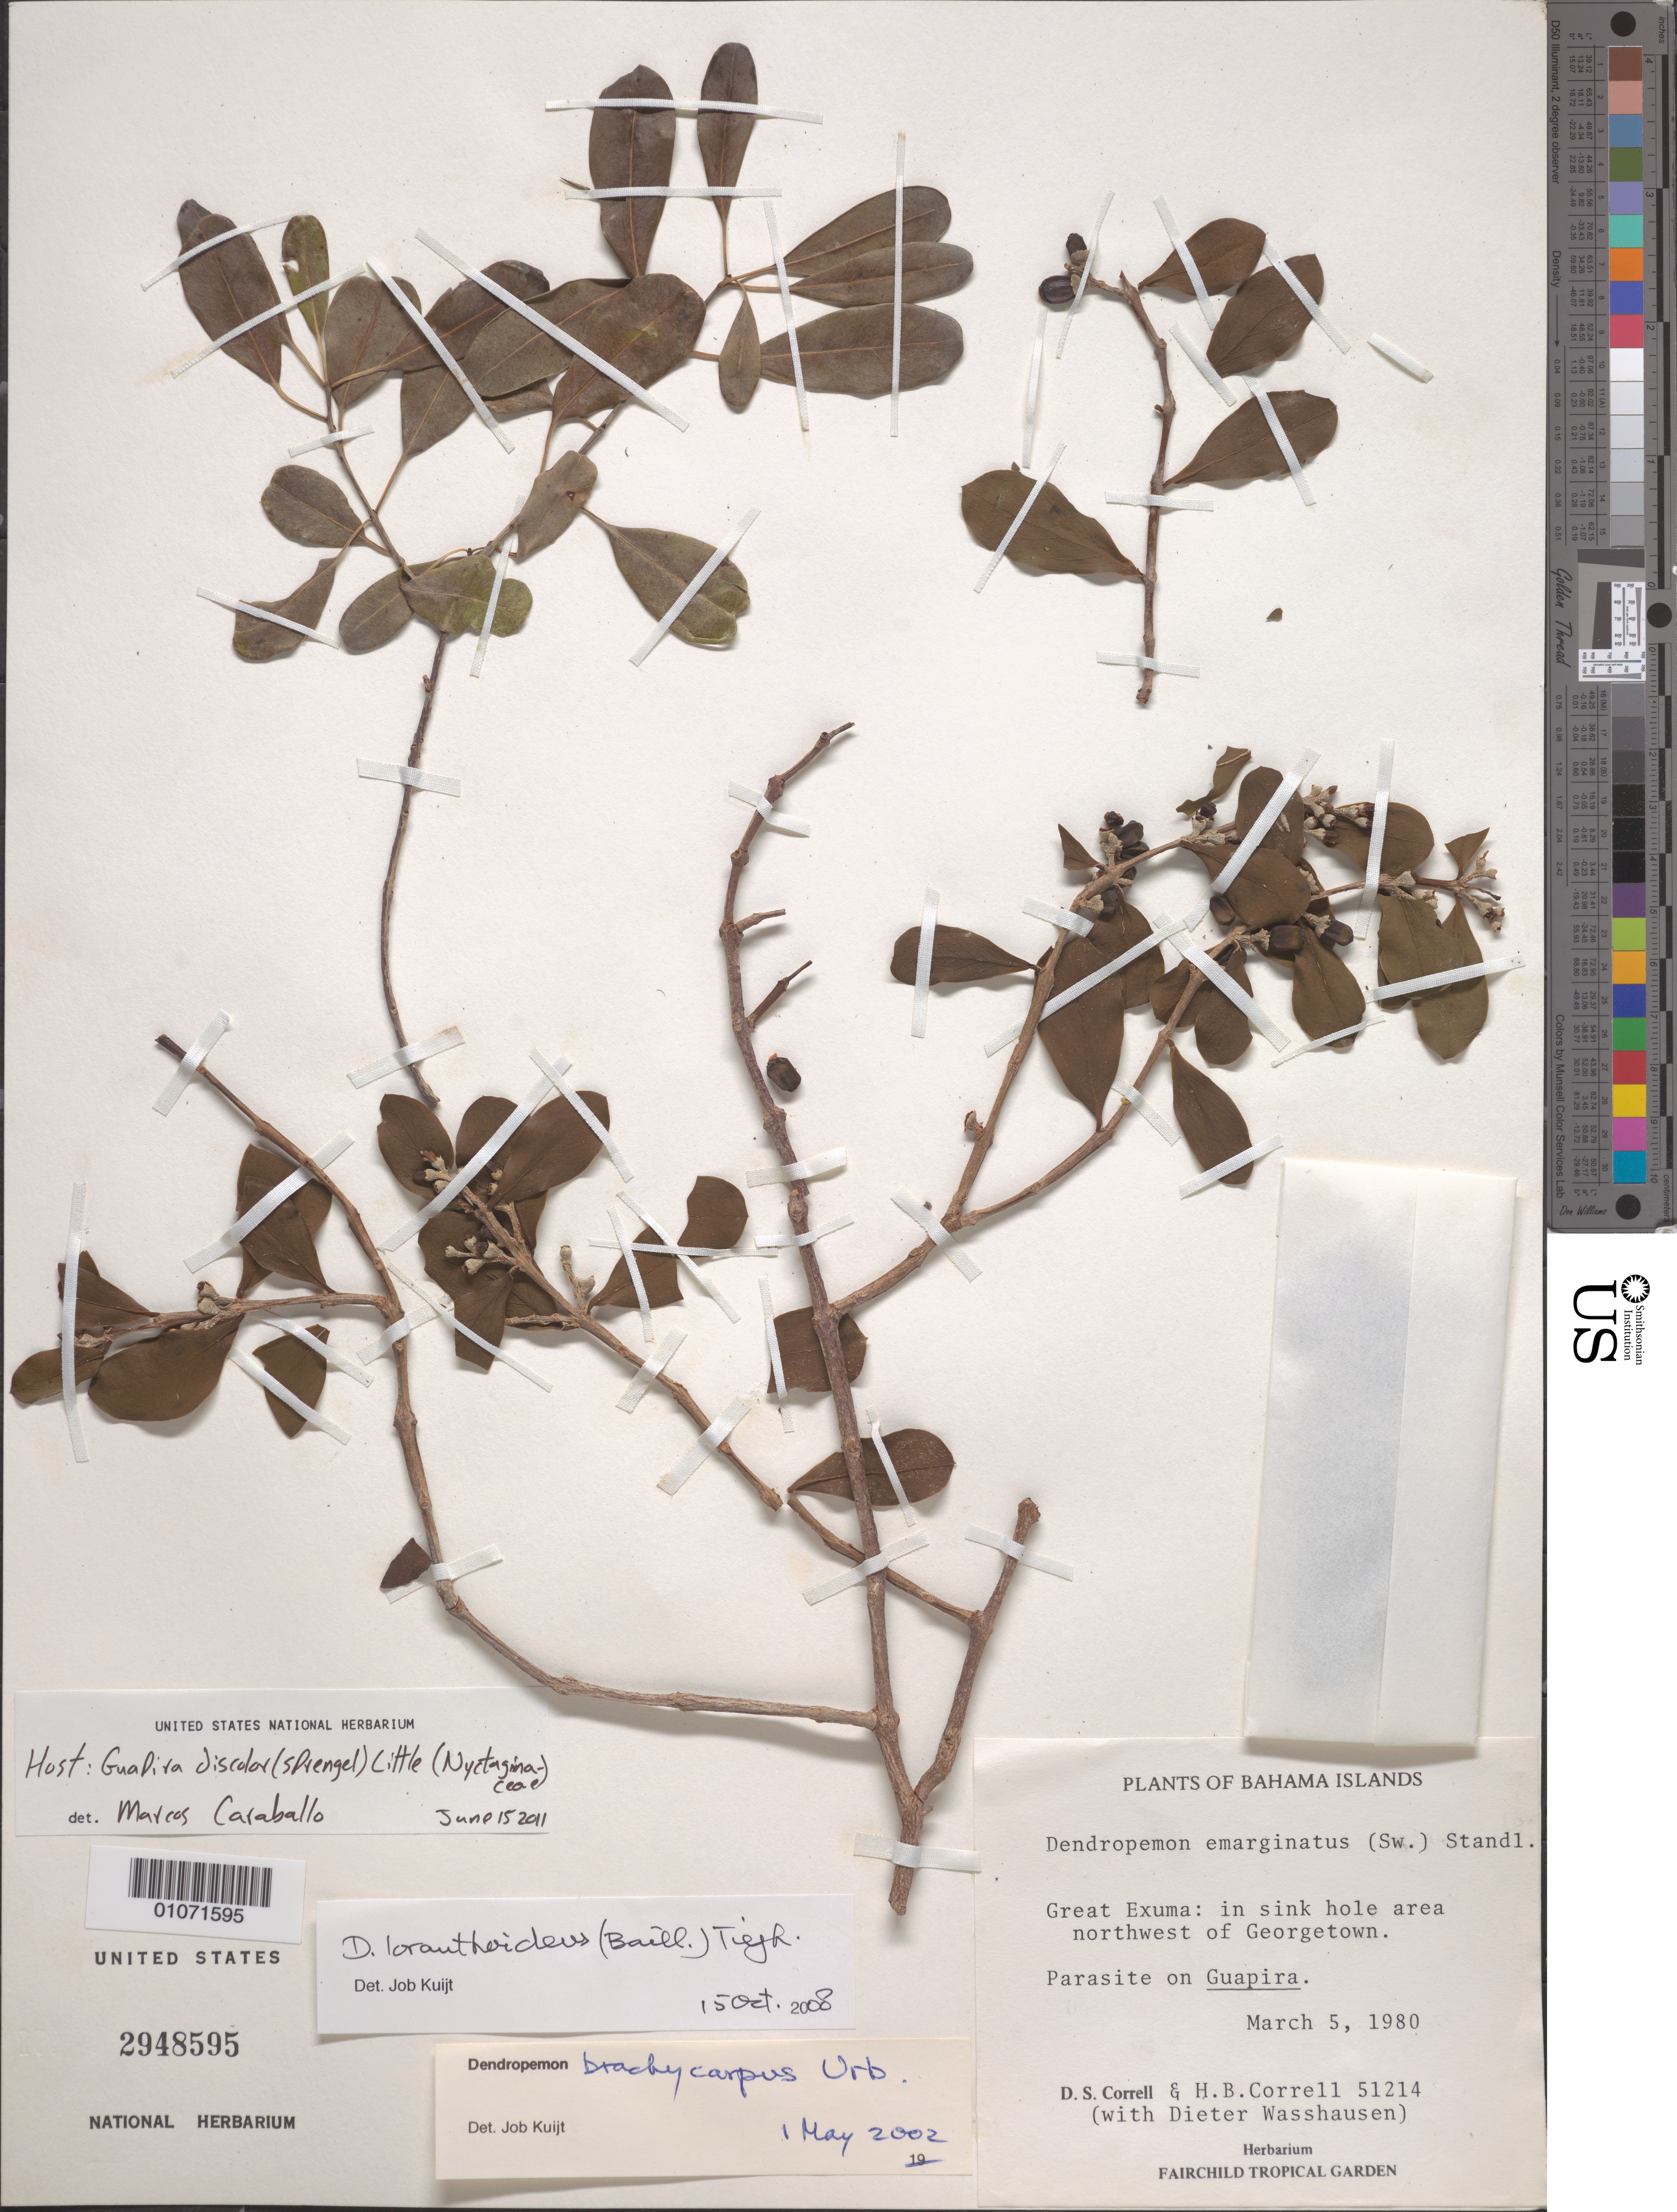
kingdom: Plantae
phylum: Tracheophyta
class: Magnoliopsida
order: Santalales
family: Loranthaceae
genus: Dendropemon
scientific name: Dendropemon loranthoideus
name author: (Baill.) Tiegh.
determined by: Kuijt, Job, (CANADA)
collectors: H. Correll & D. C. Wasshausen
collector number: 51214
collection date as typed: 05 Mar 1980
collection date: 1980-03-05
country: Bahamas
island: Great Exuma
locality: In sink hole area northwest of Georgetown.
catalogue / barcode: US 2948595